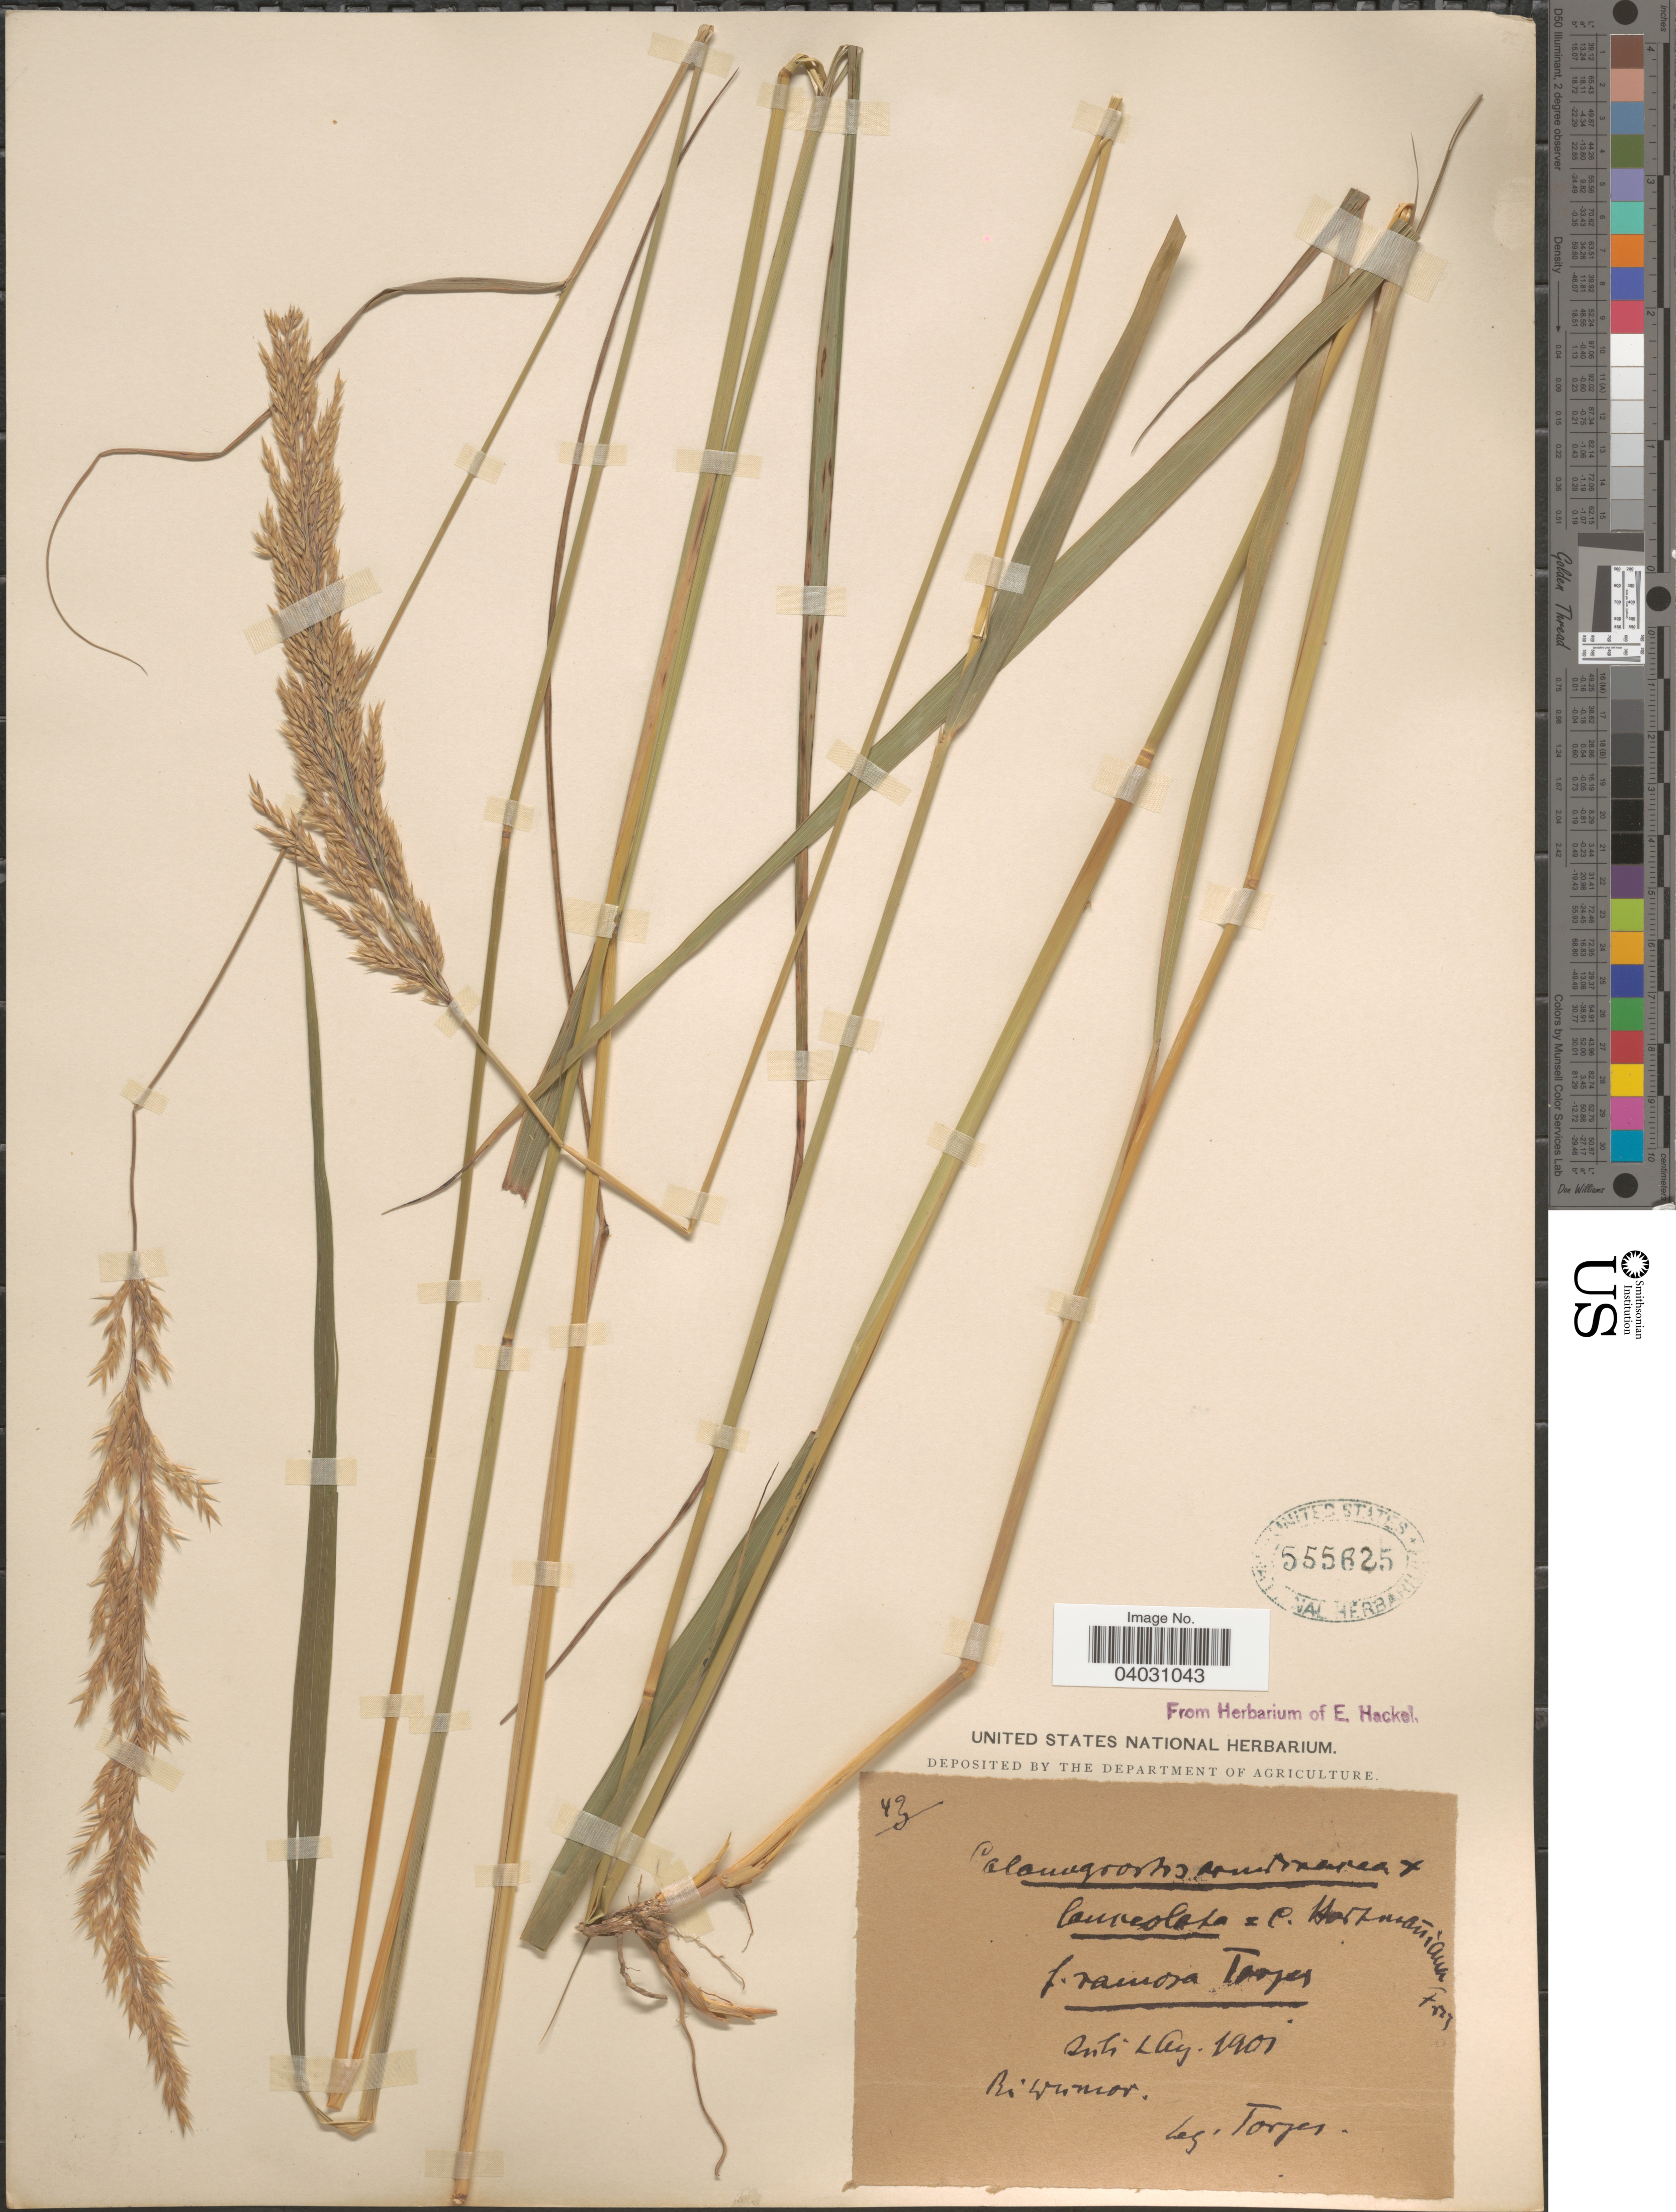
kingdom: Plantae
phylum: Tracheophyta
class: Liliopsida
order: Poales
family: Poaceae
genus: Calamagrostis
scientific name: Calamagrostis arundinacea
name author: (L.) Roth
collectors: Torges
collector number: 43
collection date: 1901-08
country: Germany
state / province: Thuringia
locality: Bei Weimar.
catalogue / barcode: US 555625